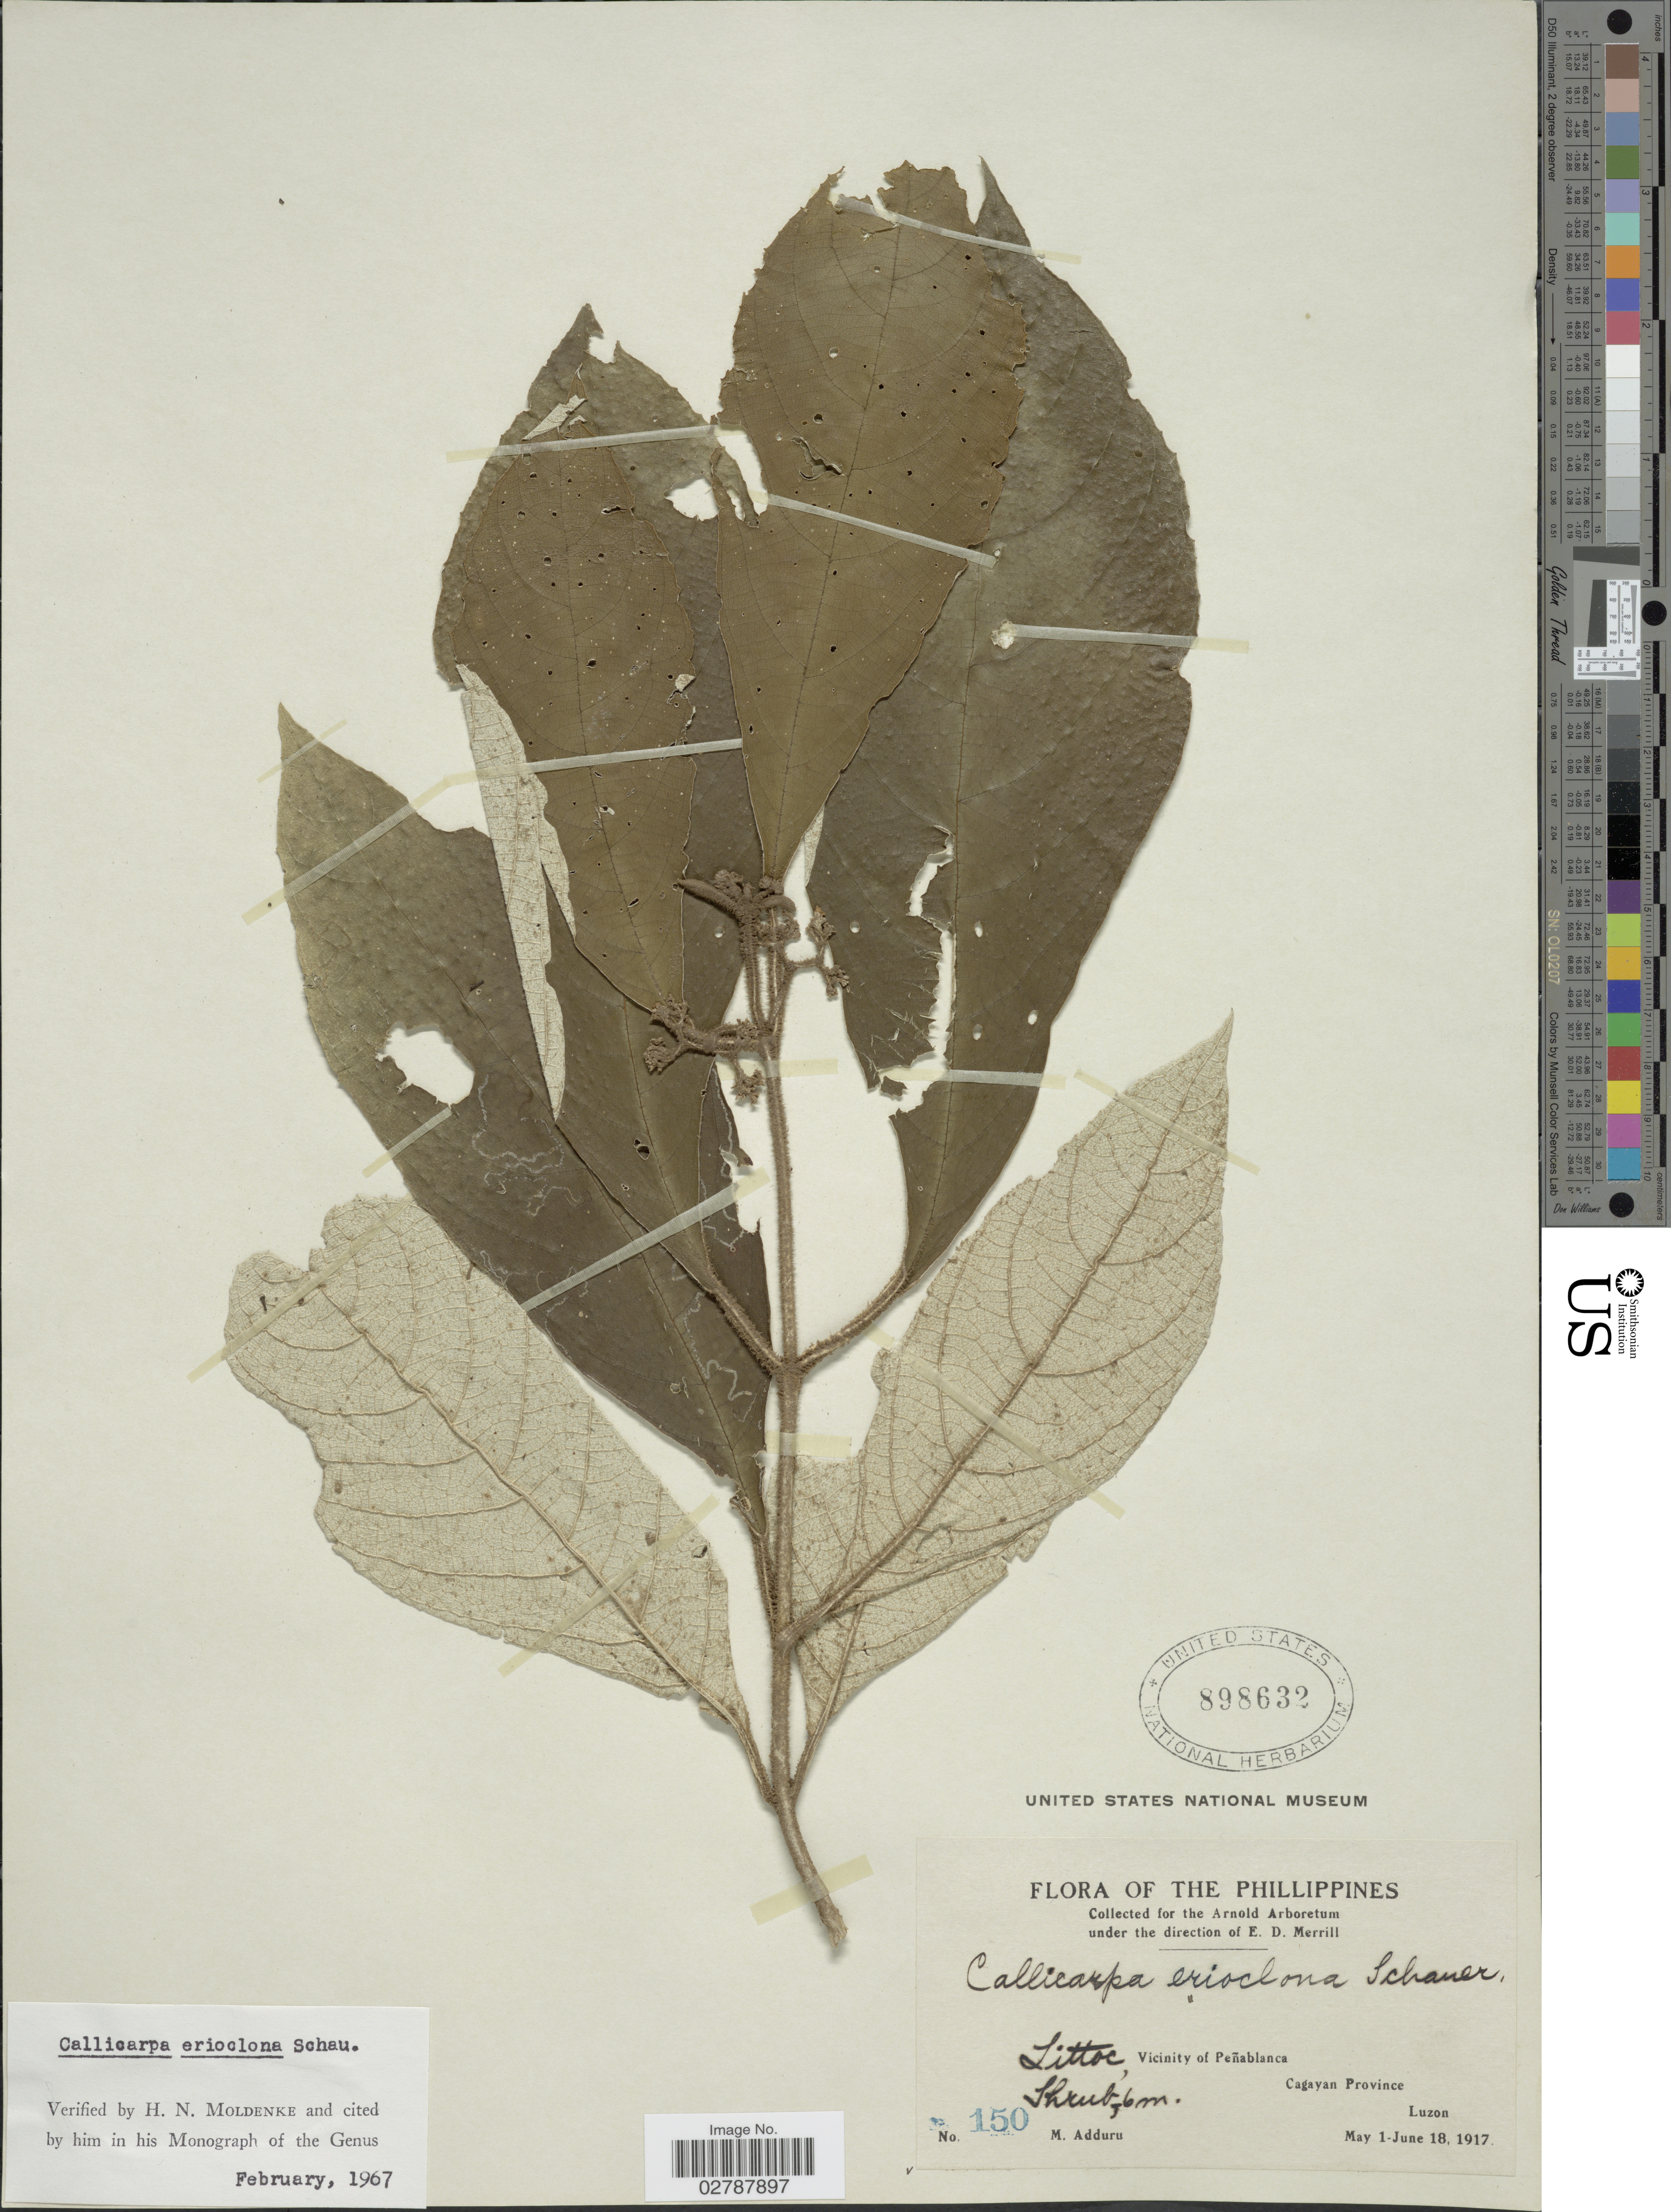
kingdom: Plantae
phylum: Tracheophyta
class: Magnoliopsida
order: Lamiales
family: Lamiaceae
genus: Callicarpa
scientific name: Callicarpa erioclona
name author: Schauer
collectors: M. Adduru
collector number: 150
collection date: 1917-05-01/1917-06-18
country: Philippines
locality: Littoc, Vicinity of Peñablanca. Cagayan Province. Luzon.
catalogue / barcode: US 898632